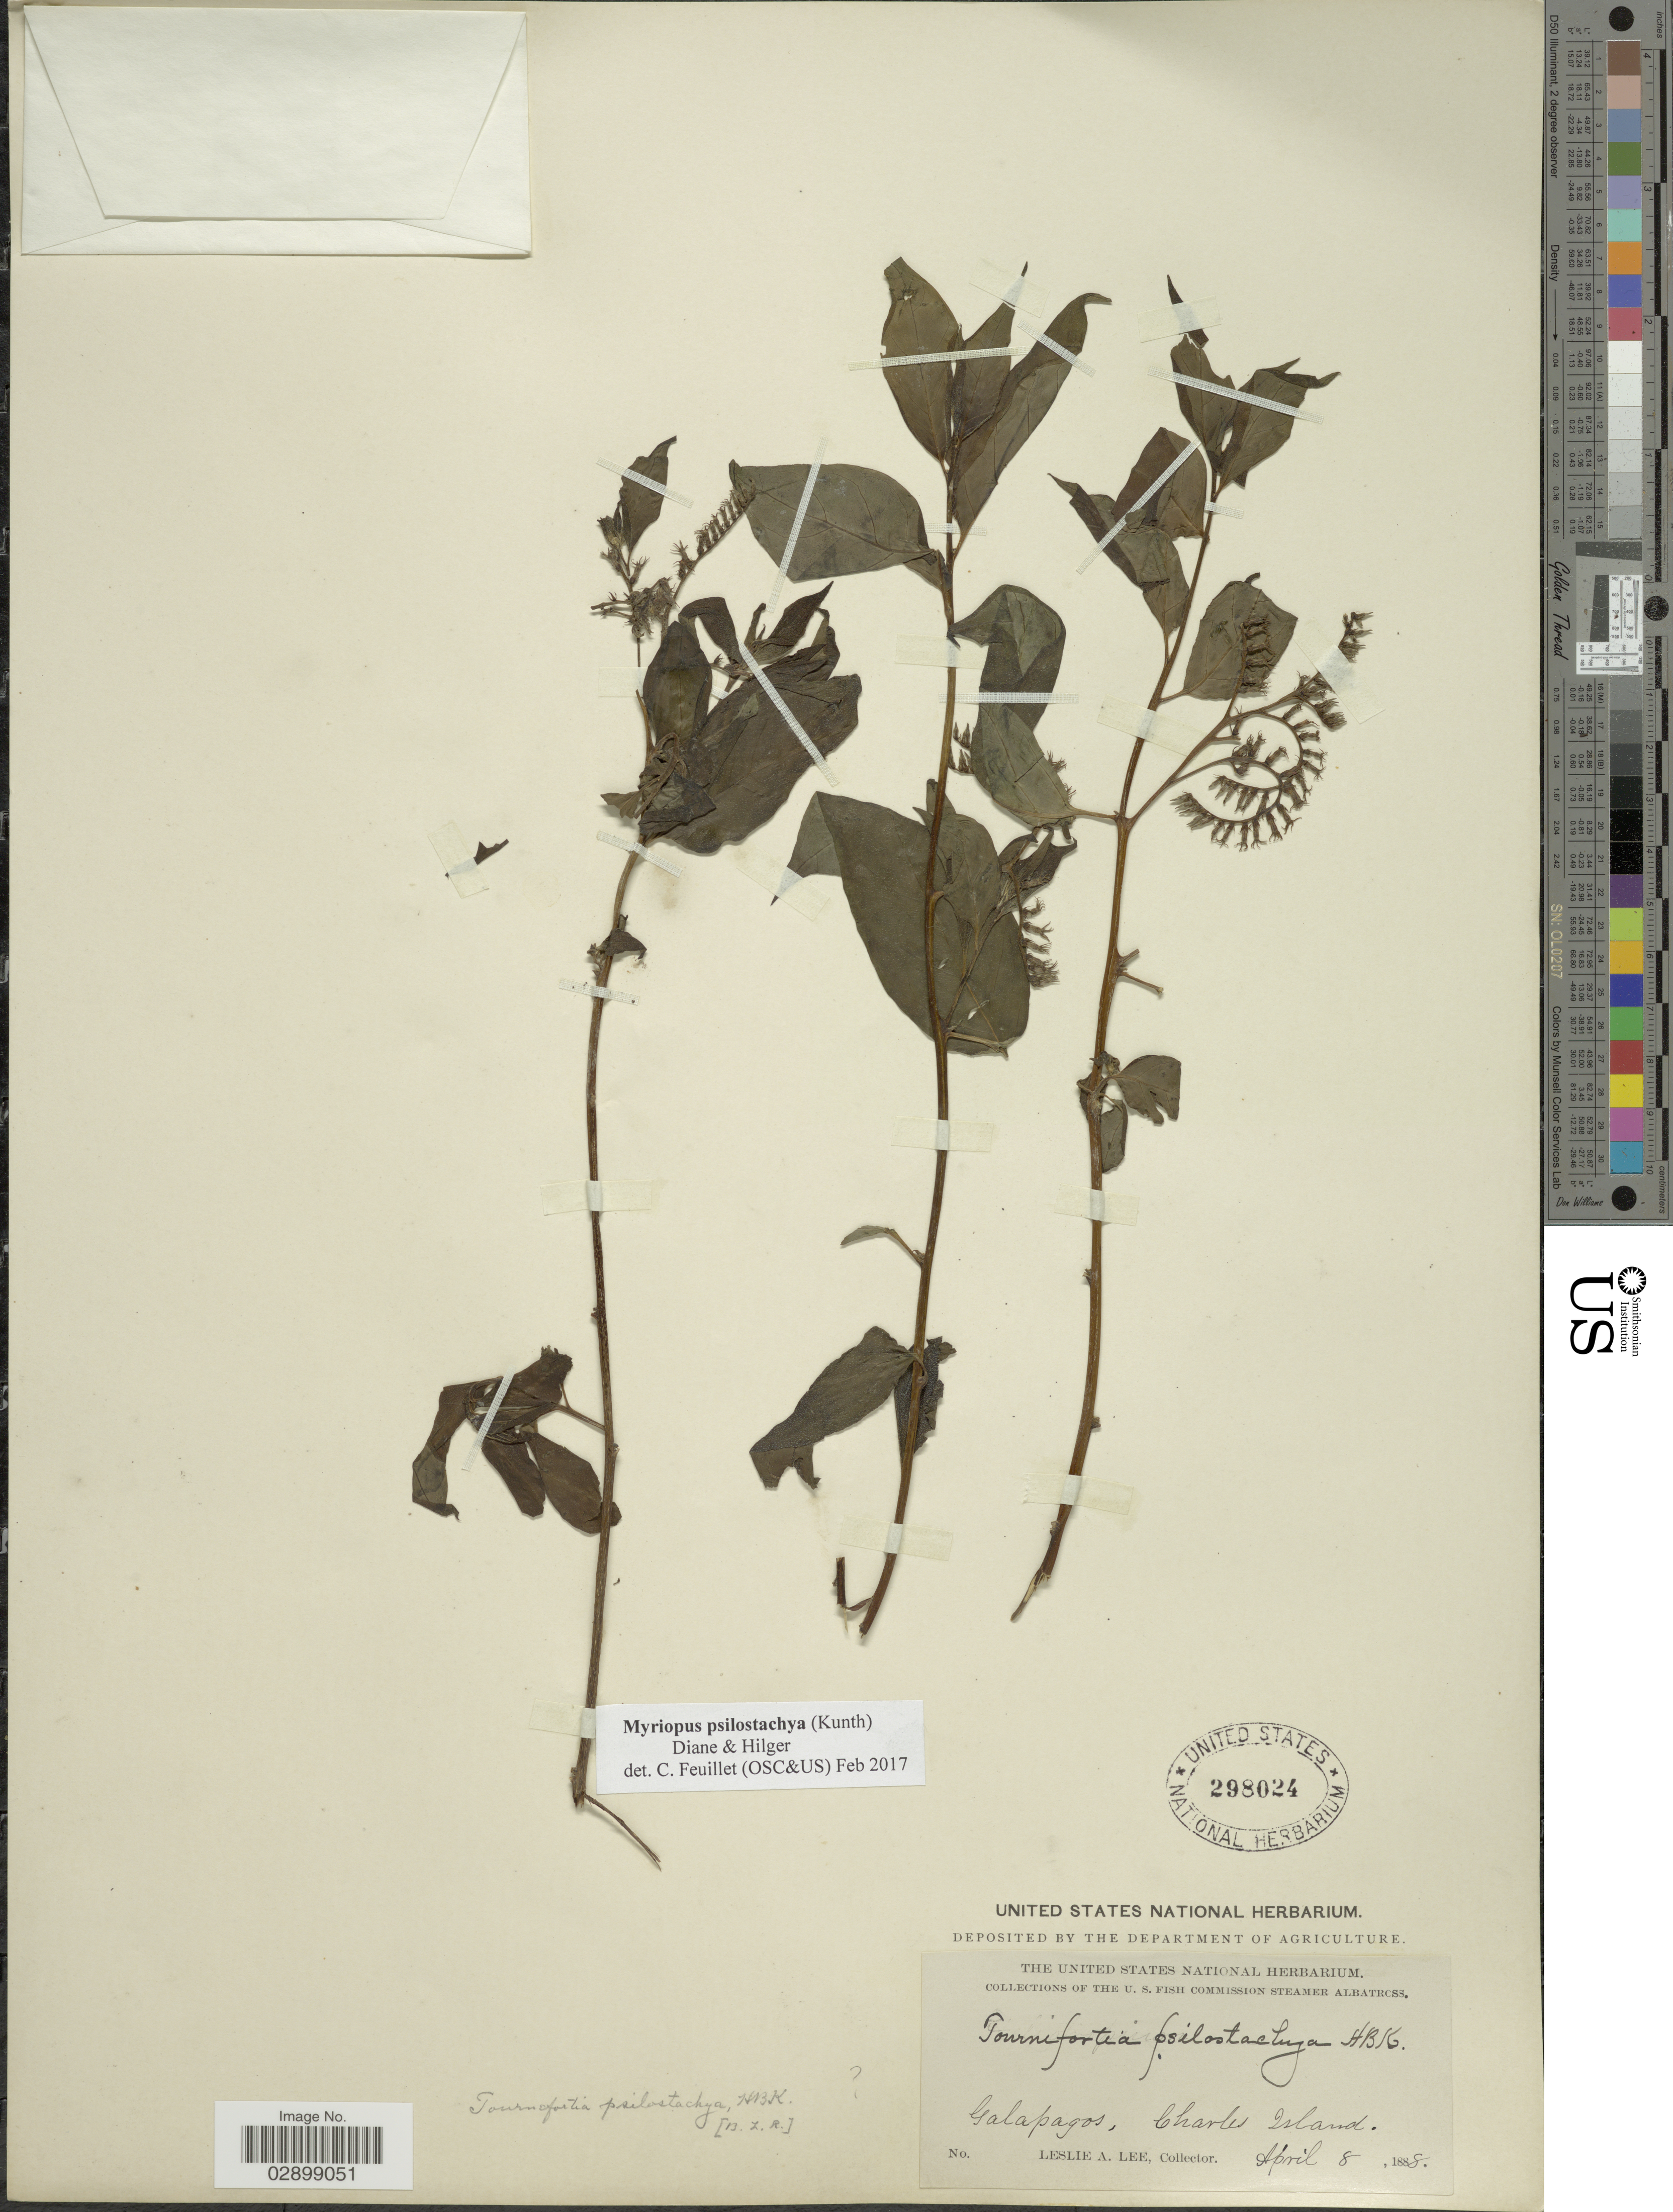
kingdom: Plantae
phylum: Tracheophyta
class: Magnoliopsida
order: Boraginales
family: Heliotropiaceae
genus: Myriopus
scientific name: Myriopus psilostachya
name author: (Kunth) Diane & Hilger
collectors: L. Lee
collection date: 1888-04-08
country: Ecuador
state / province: Colón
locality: Galapagos, Charles Island.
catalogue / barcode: US 298024